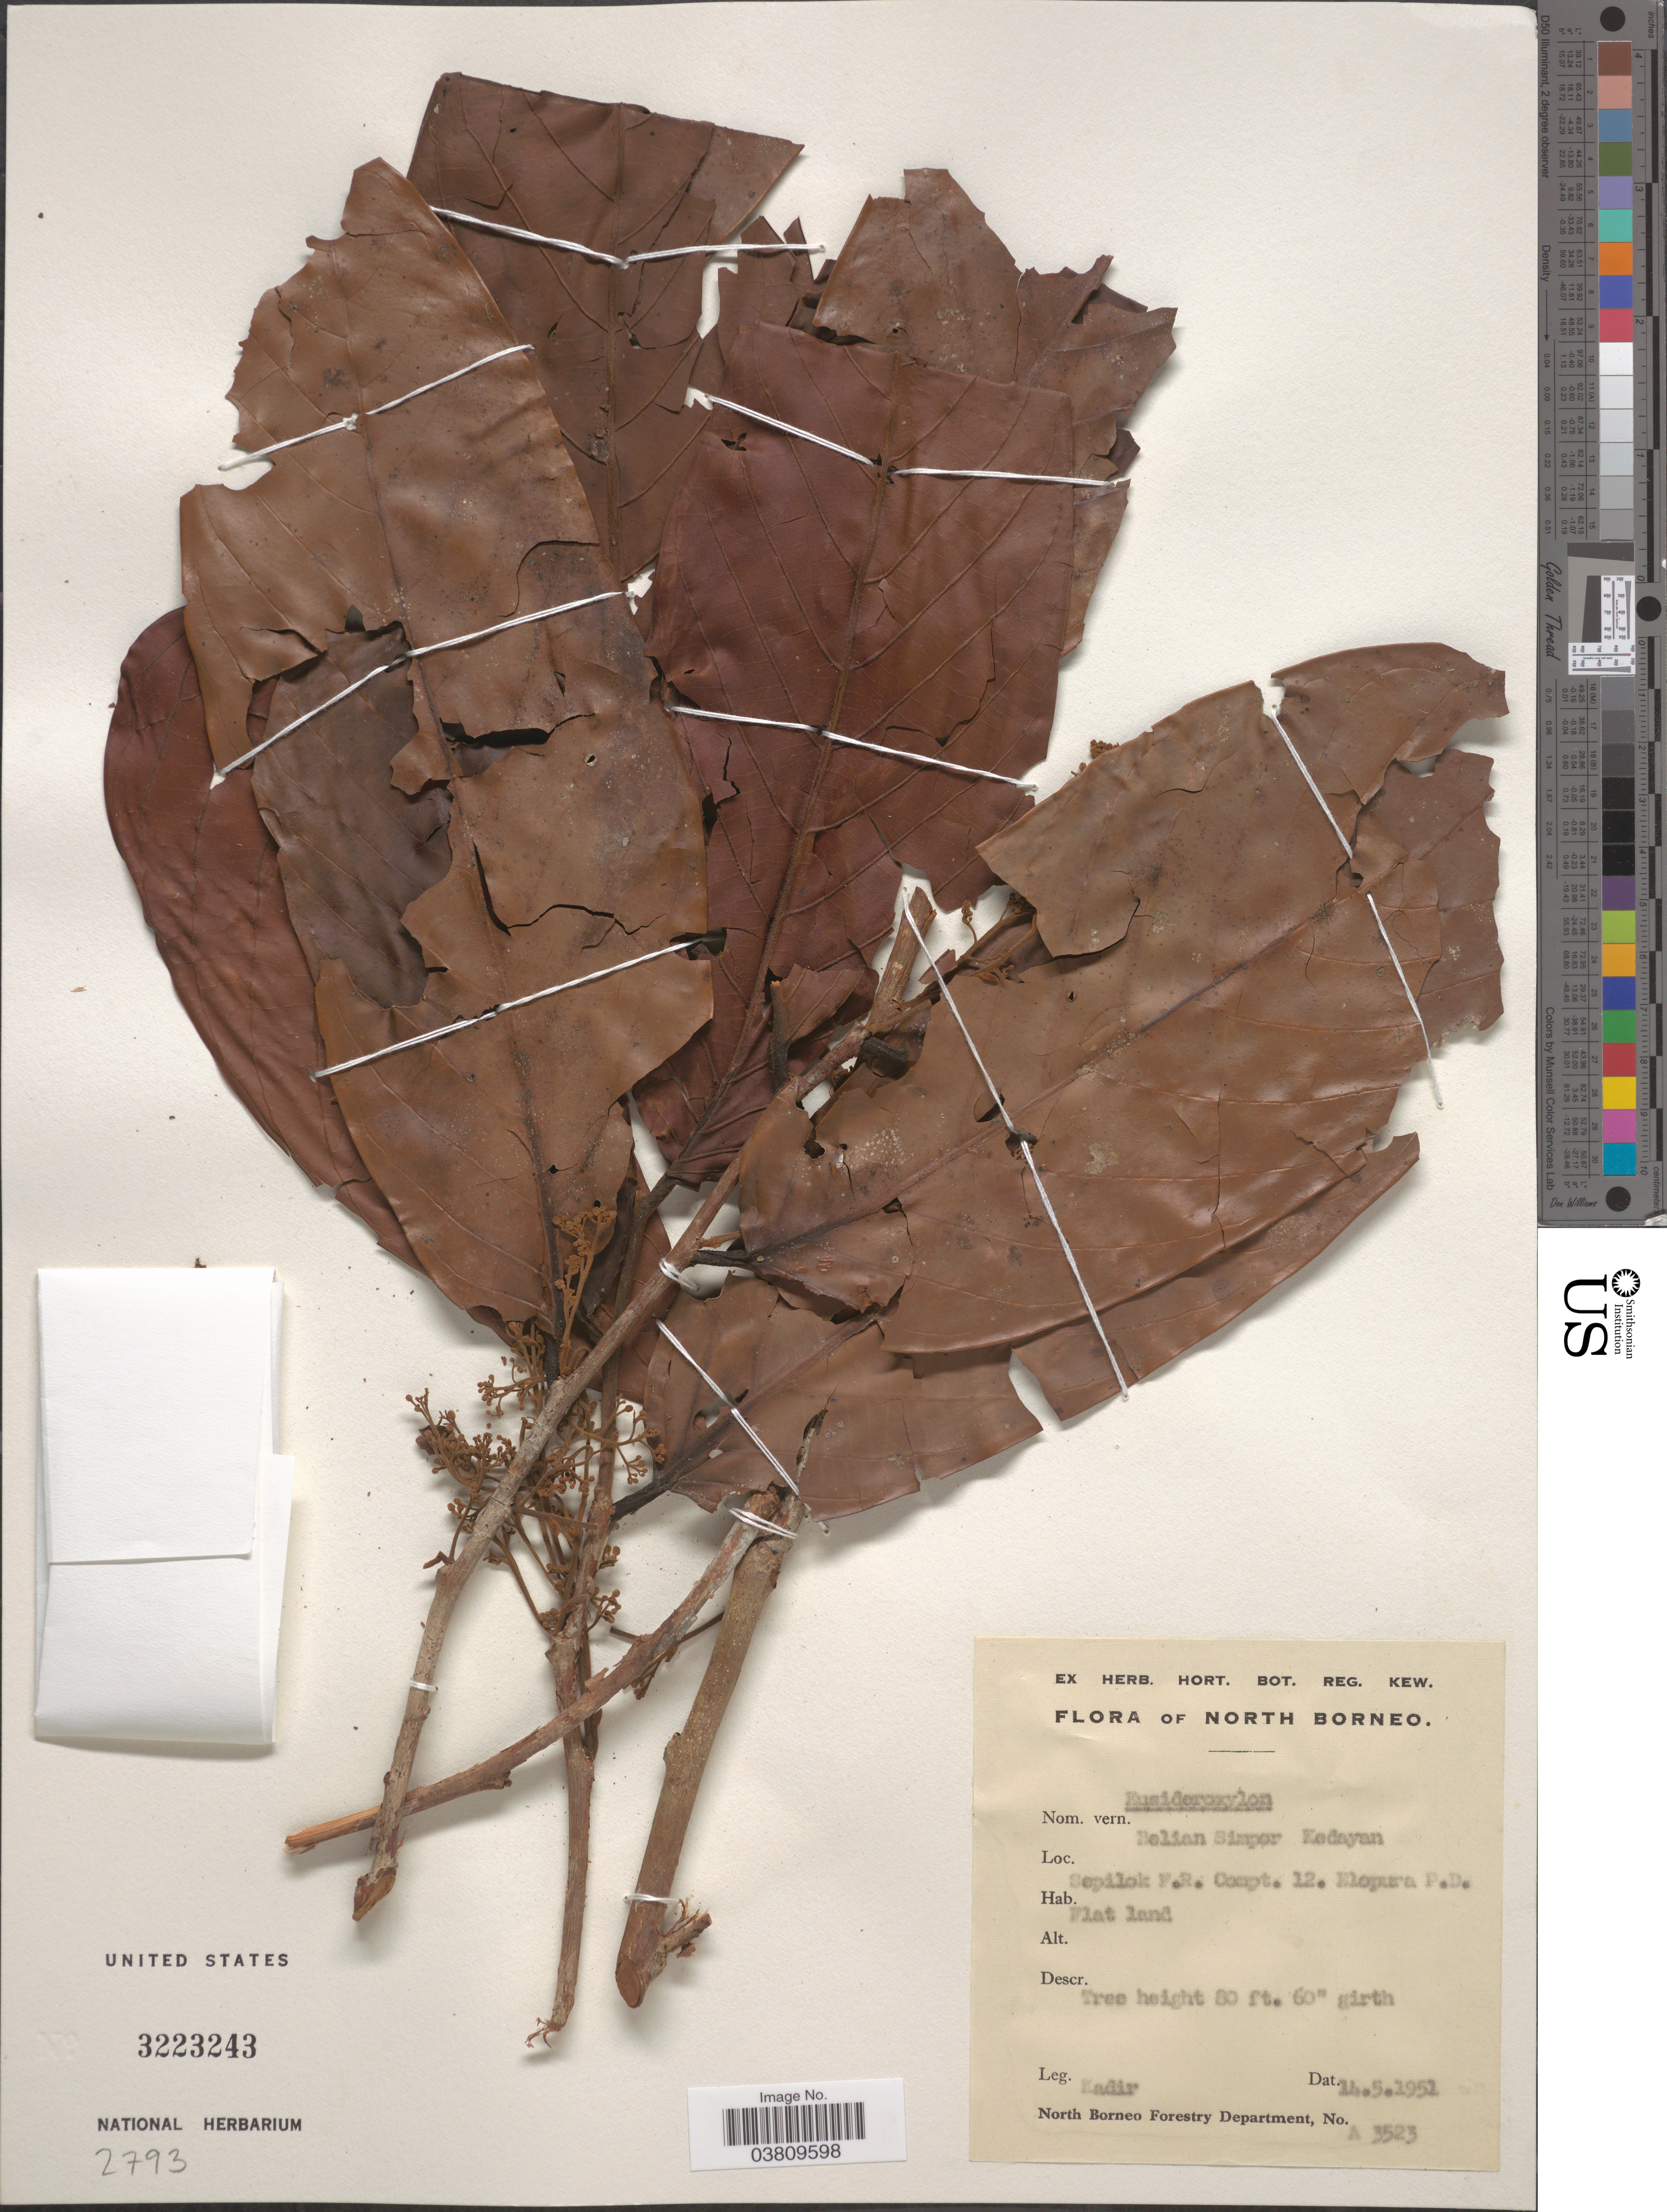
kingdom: Plantae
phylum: Tracheophyta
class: Magnoliopsida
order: Laurales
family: Lauraceae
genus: Eusideroxylon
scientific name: Eusideroxylon sp.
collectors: -. Kadir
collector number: A3523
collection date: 1951-05-14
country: Malaysia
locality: North Borneo. Sepilok F.R. Compt. 12. Elopura P.D.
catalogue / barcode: US 3223243